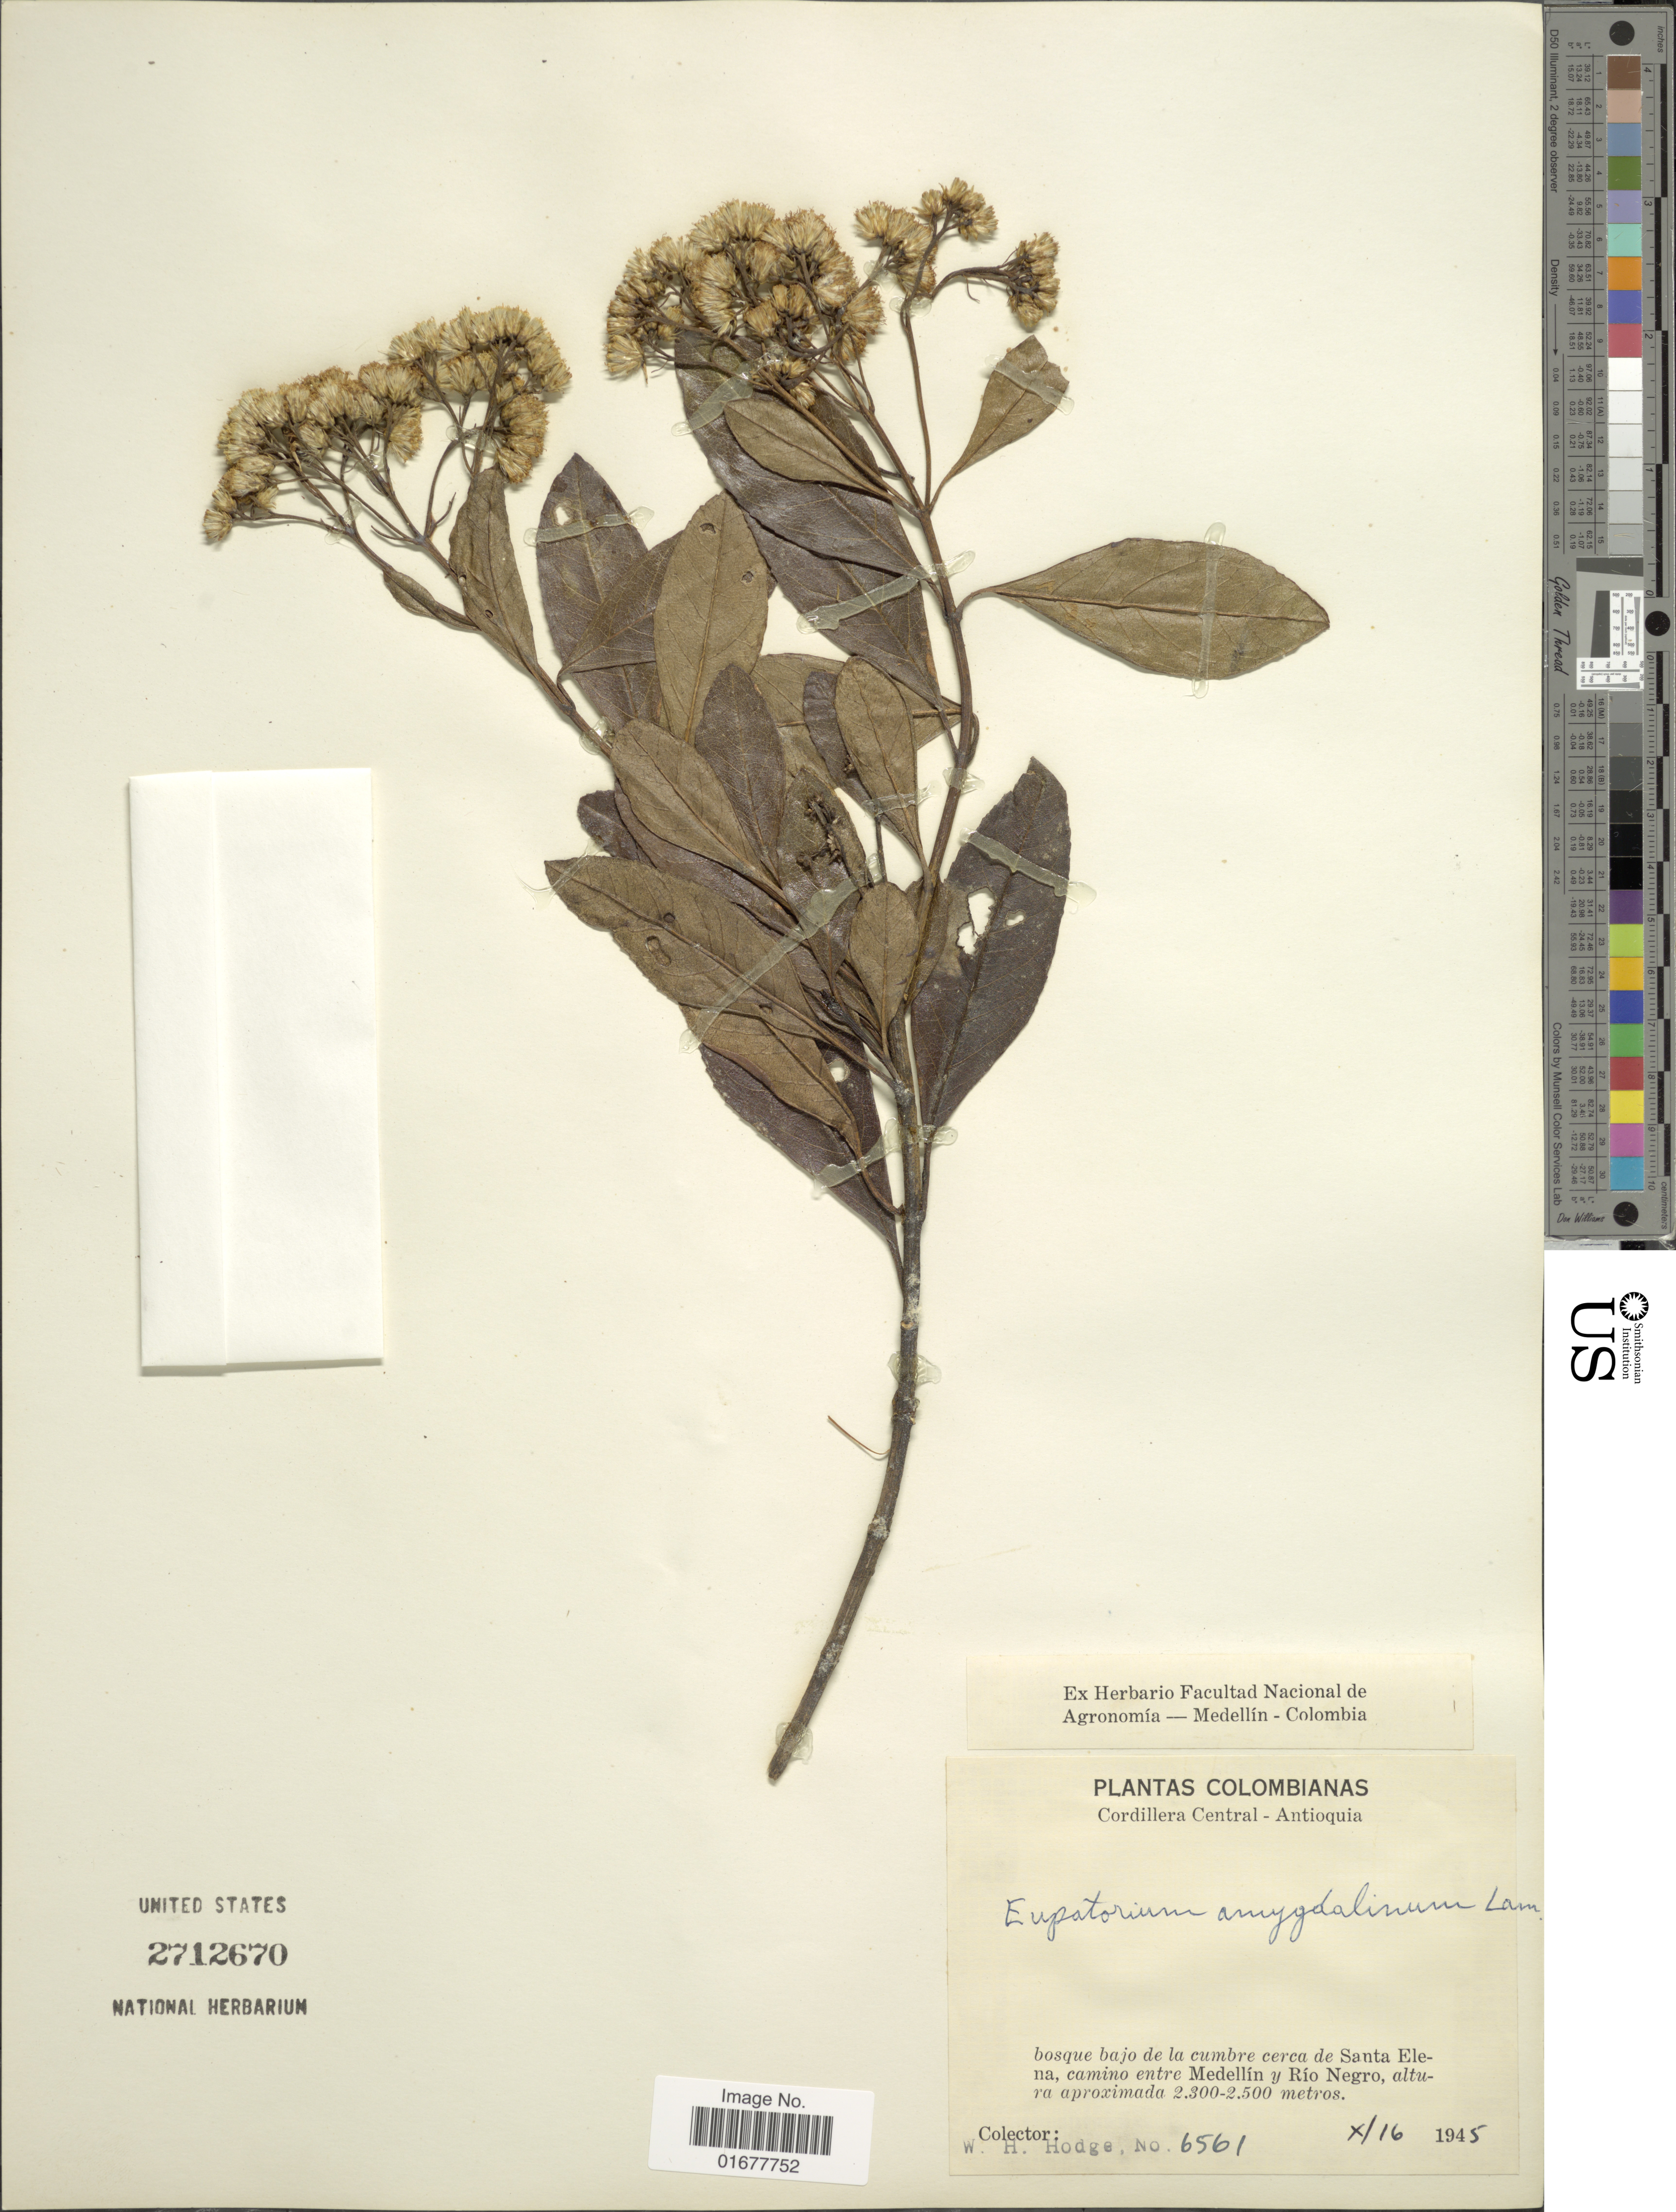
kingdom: Plantae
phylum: Tracheophyta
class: Magnoliopsida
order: Asterales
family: Asteraceae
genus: Ageratina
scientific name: Ageratina sp.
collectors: W. Hodge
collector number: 6561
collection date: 1945-10-16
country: Colombia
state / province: Antioquia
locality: Cerca de Santa Elena, camino entre Medellin y Rio Negro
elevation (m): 2300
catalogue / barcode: US 2712670